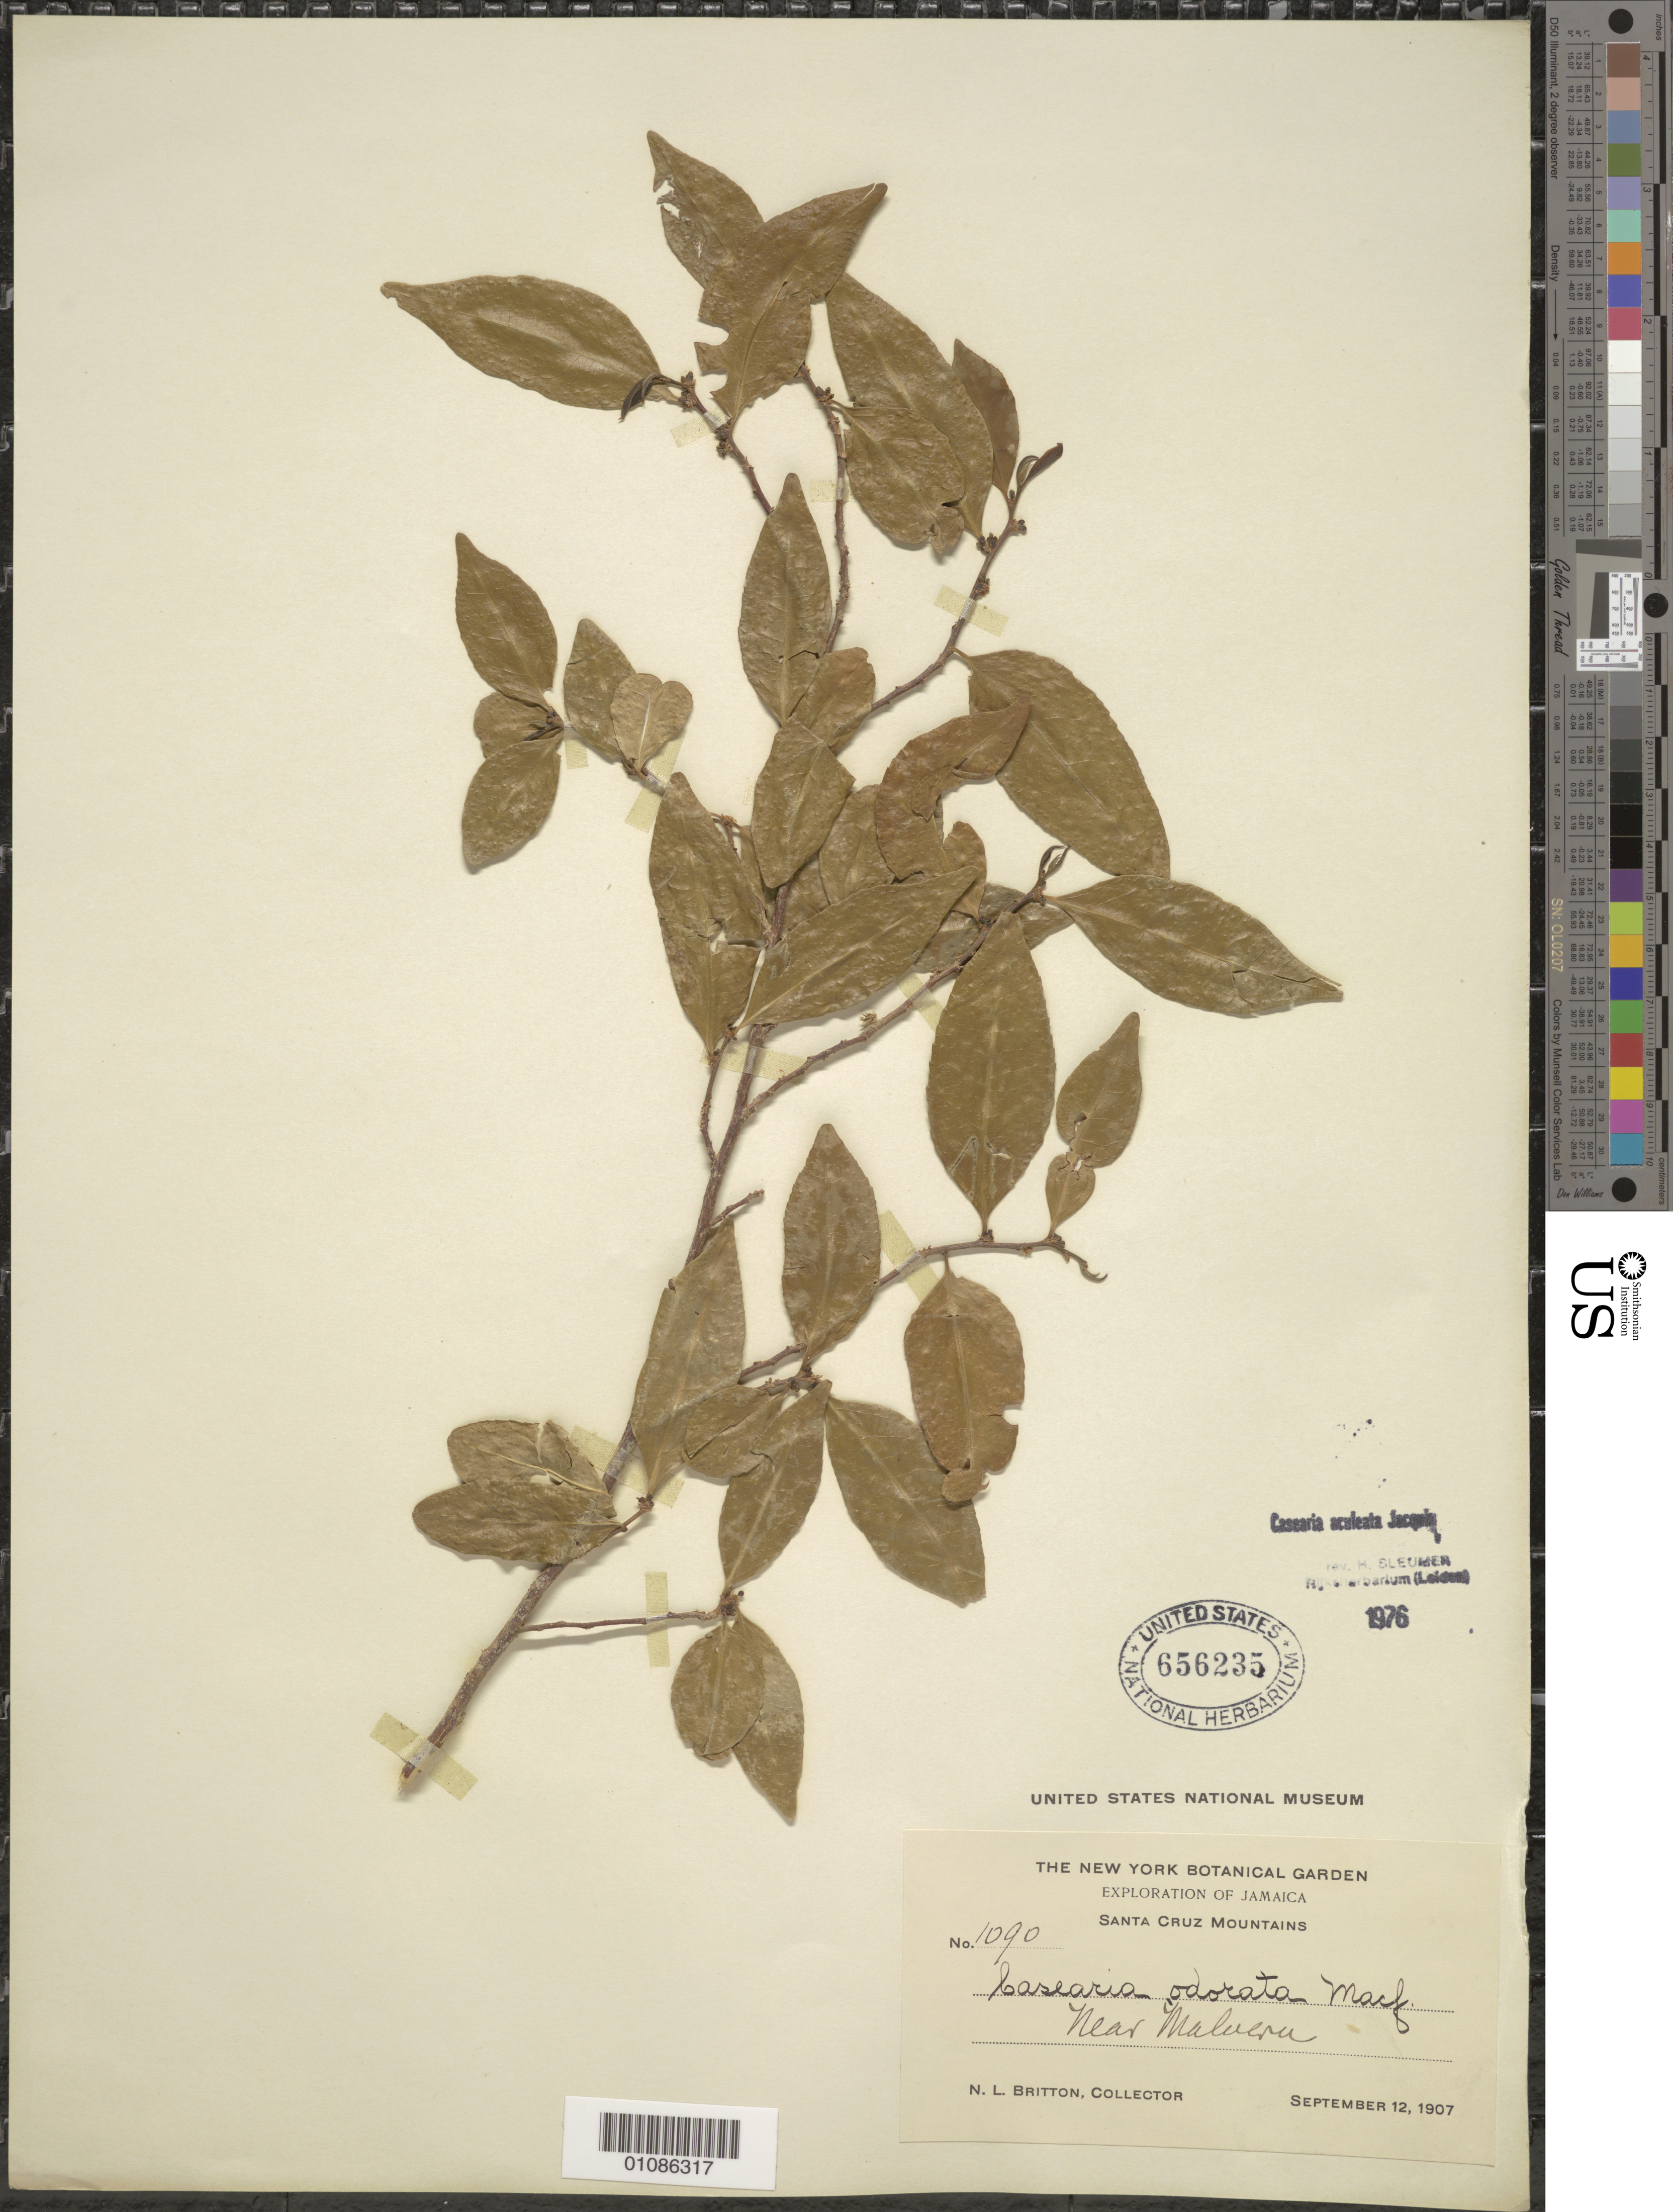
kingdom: Plantae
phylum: Tracheophyta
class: Magnoliopsida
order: Malpighiales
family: Salicaceae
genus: Casearia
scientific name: Casearia odorata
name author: Macfad.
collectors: N. Britton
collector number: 1090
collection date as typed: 12 Sep 1907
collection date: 1907-09-12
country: Jamaica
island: Jamaica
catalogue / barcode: US 656235